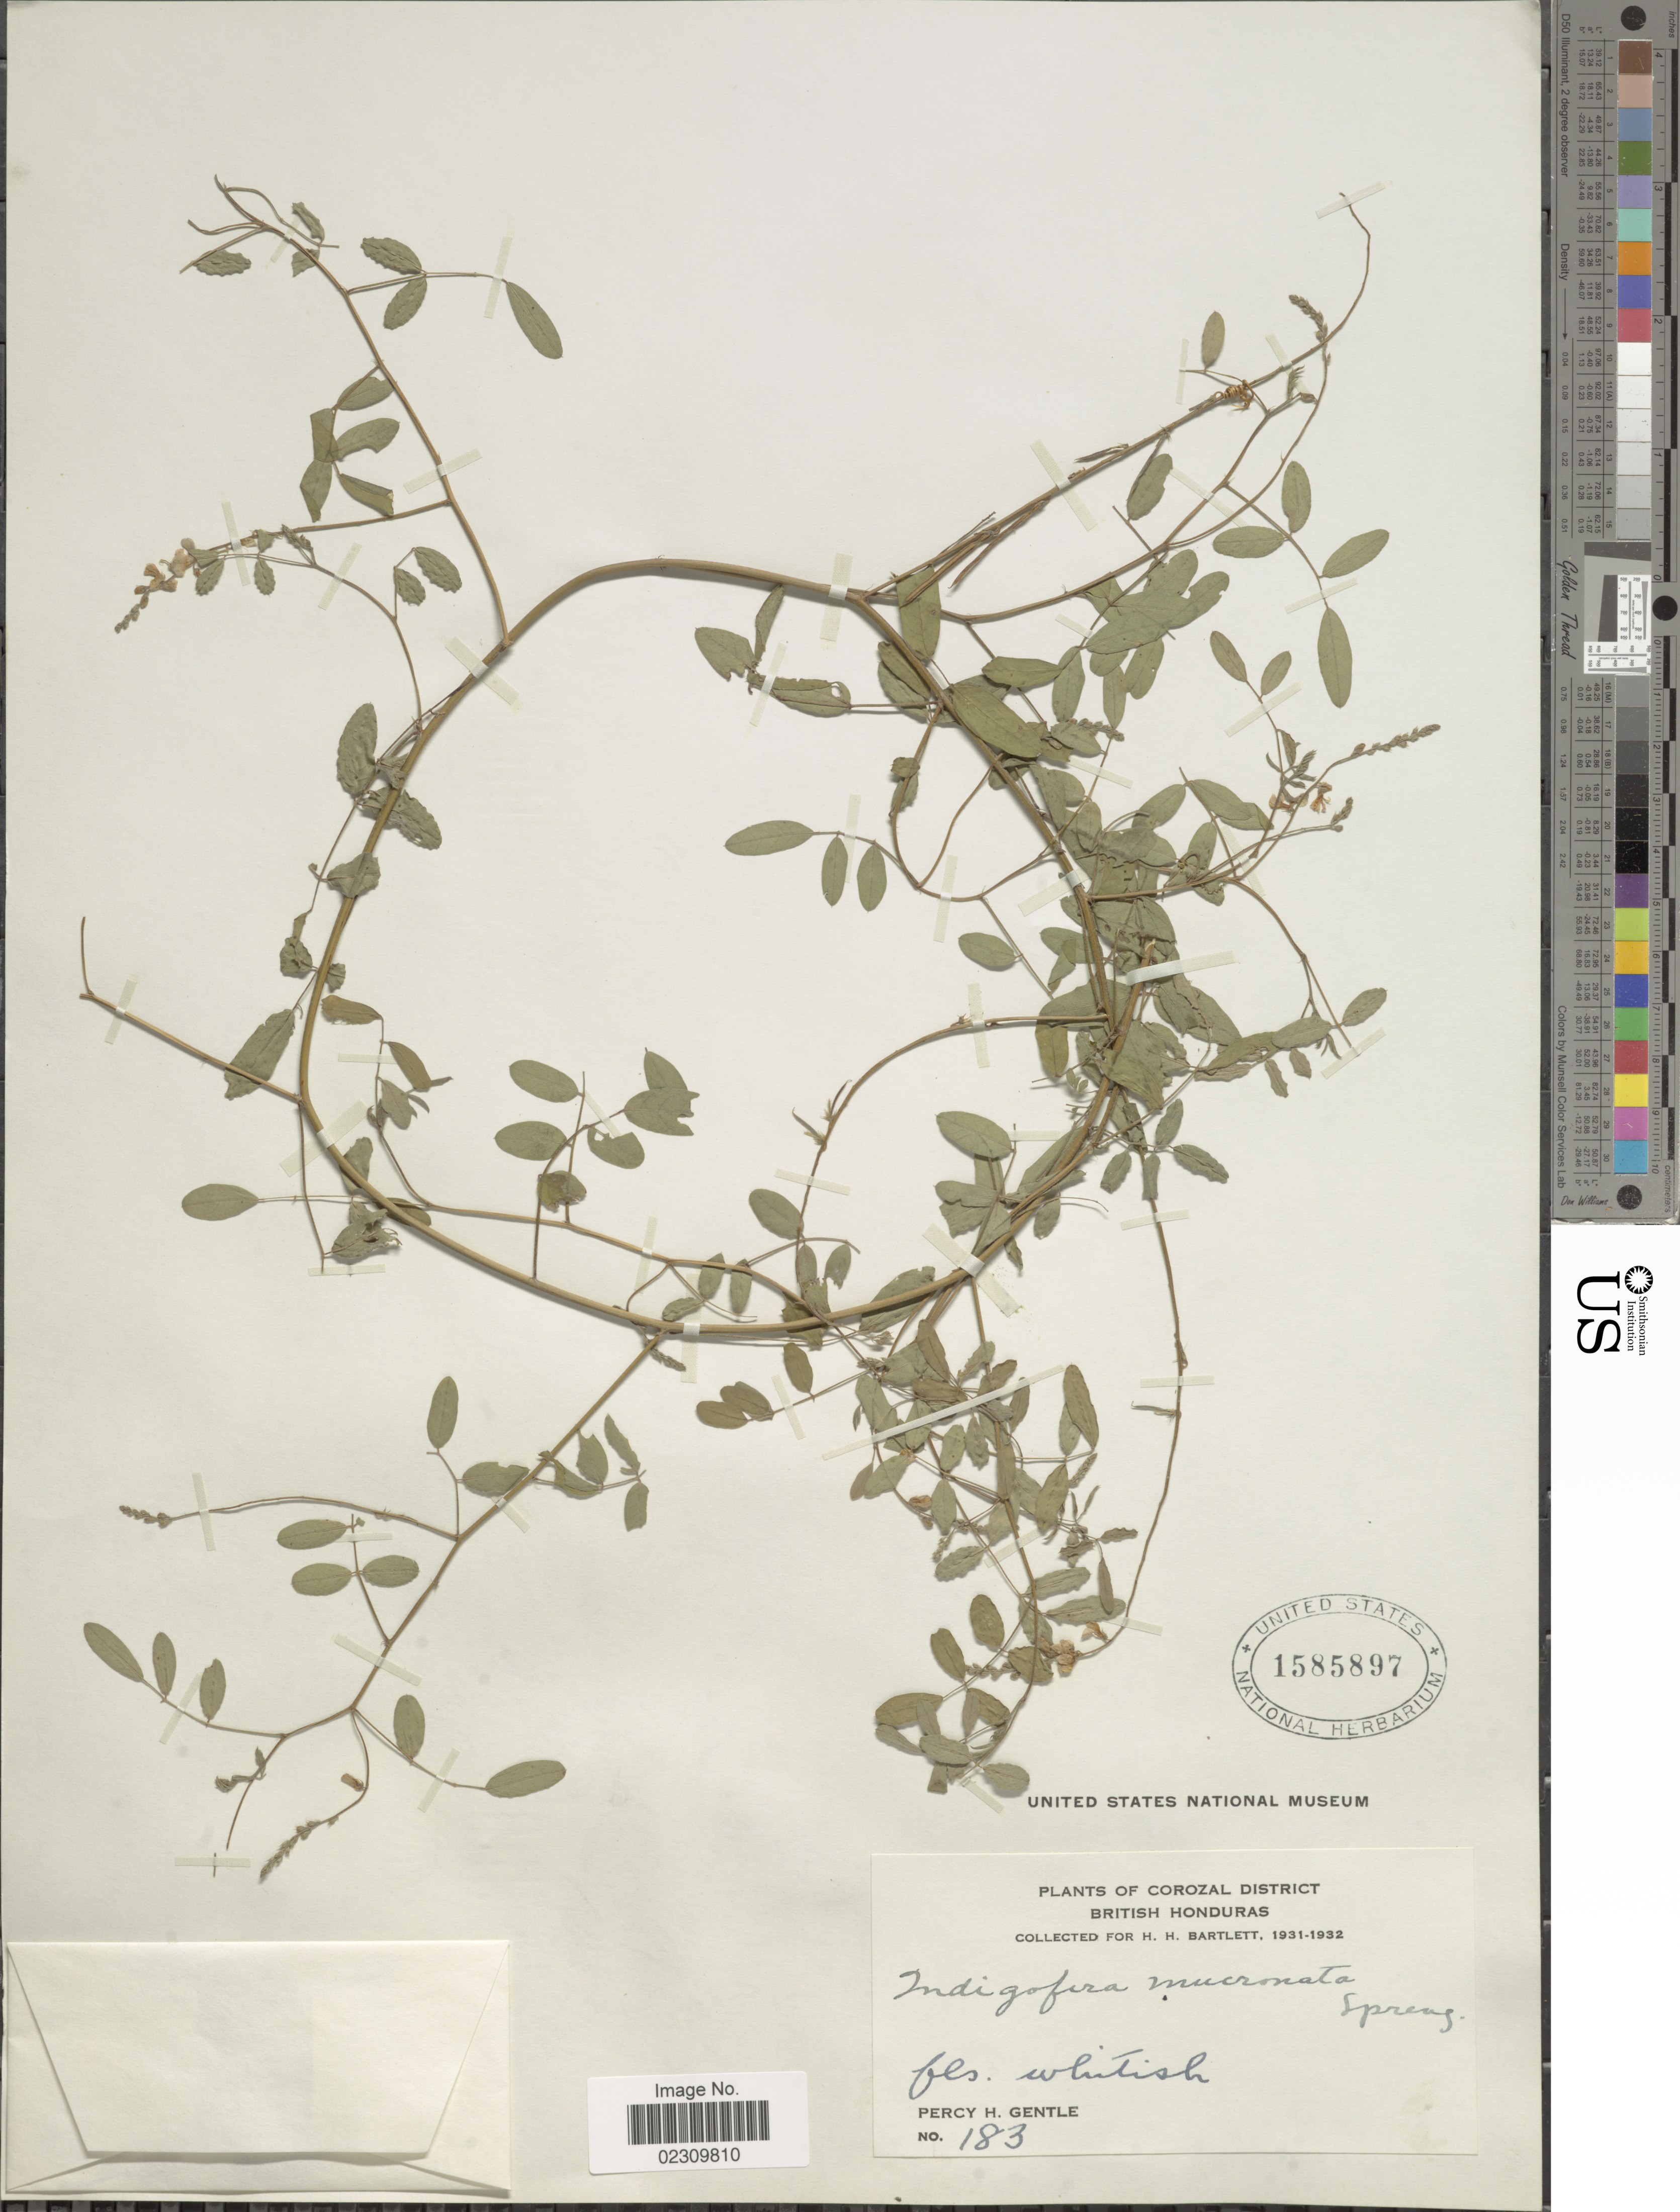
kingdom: Plantae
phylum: Tracheophyta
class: Magnoliopsida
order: Fabales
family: Fabaceae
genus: Indigofera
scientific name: Indigofera mucronata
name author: Lam.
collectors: P. H. Gentle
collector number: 183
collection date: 1931/1932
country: Belize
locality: Corozal District, British Honduras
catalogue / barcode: US 1585897